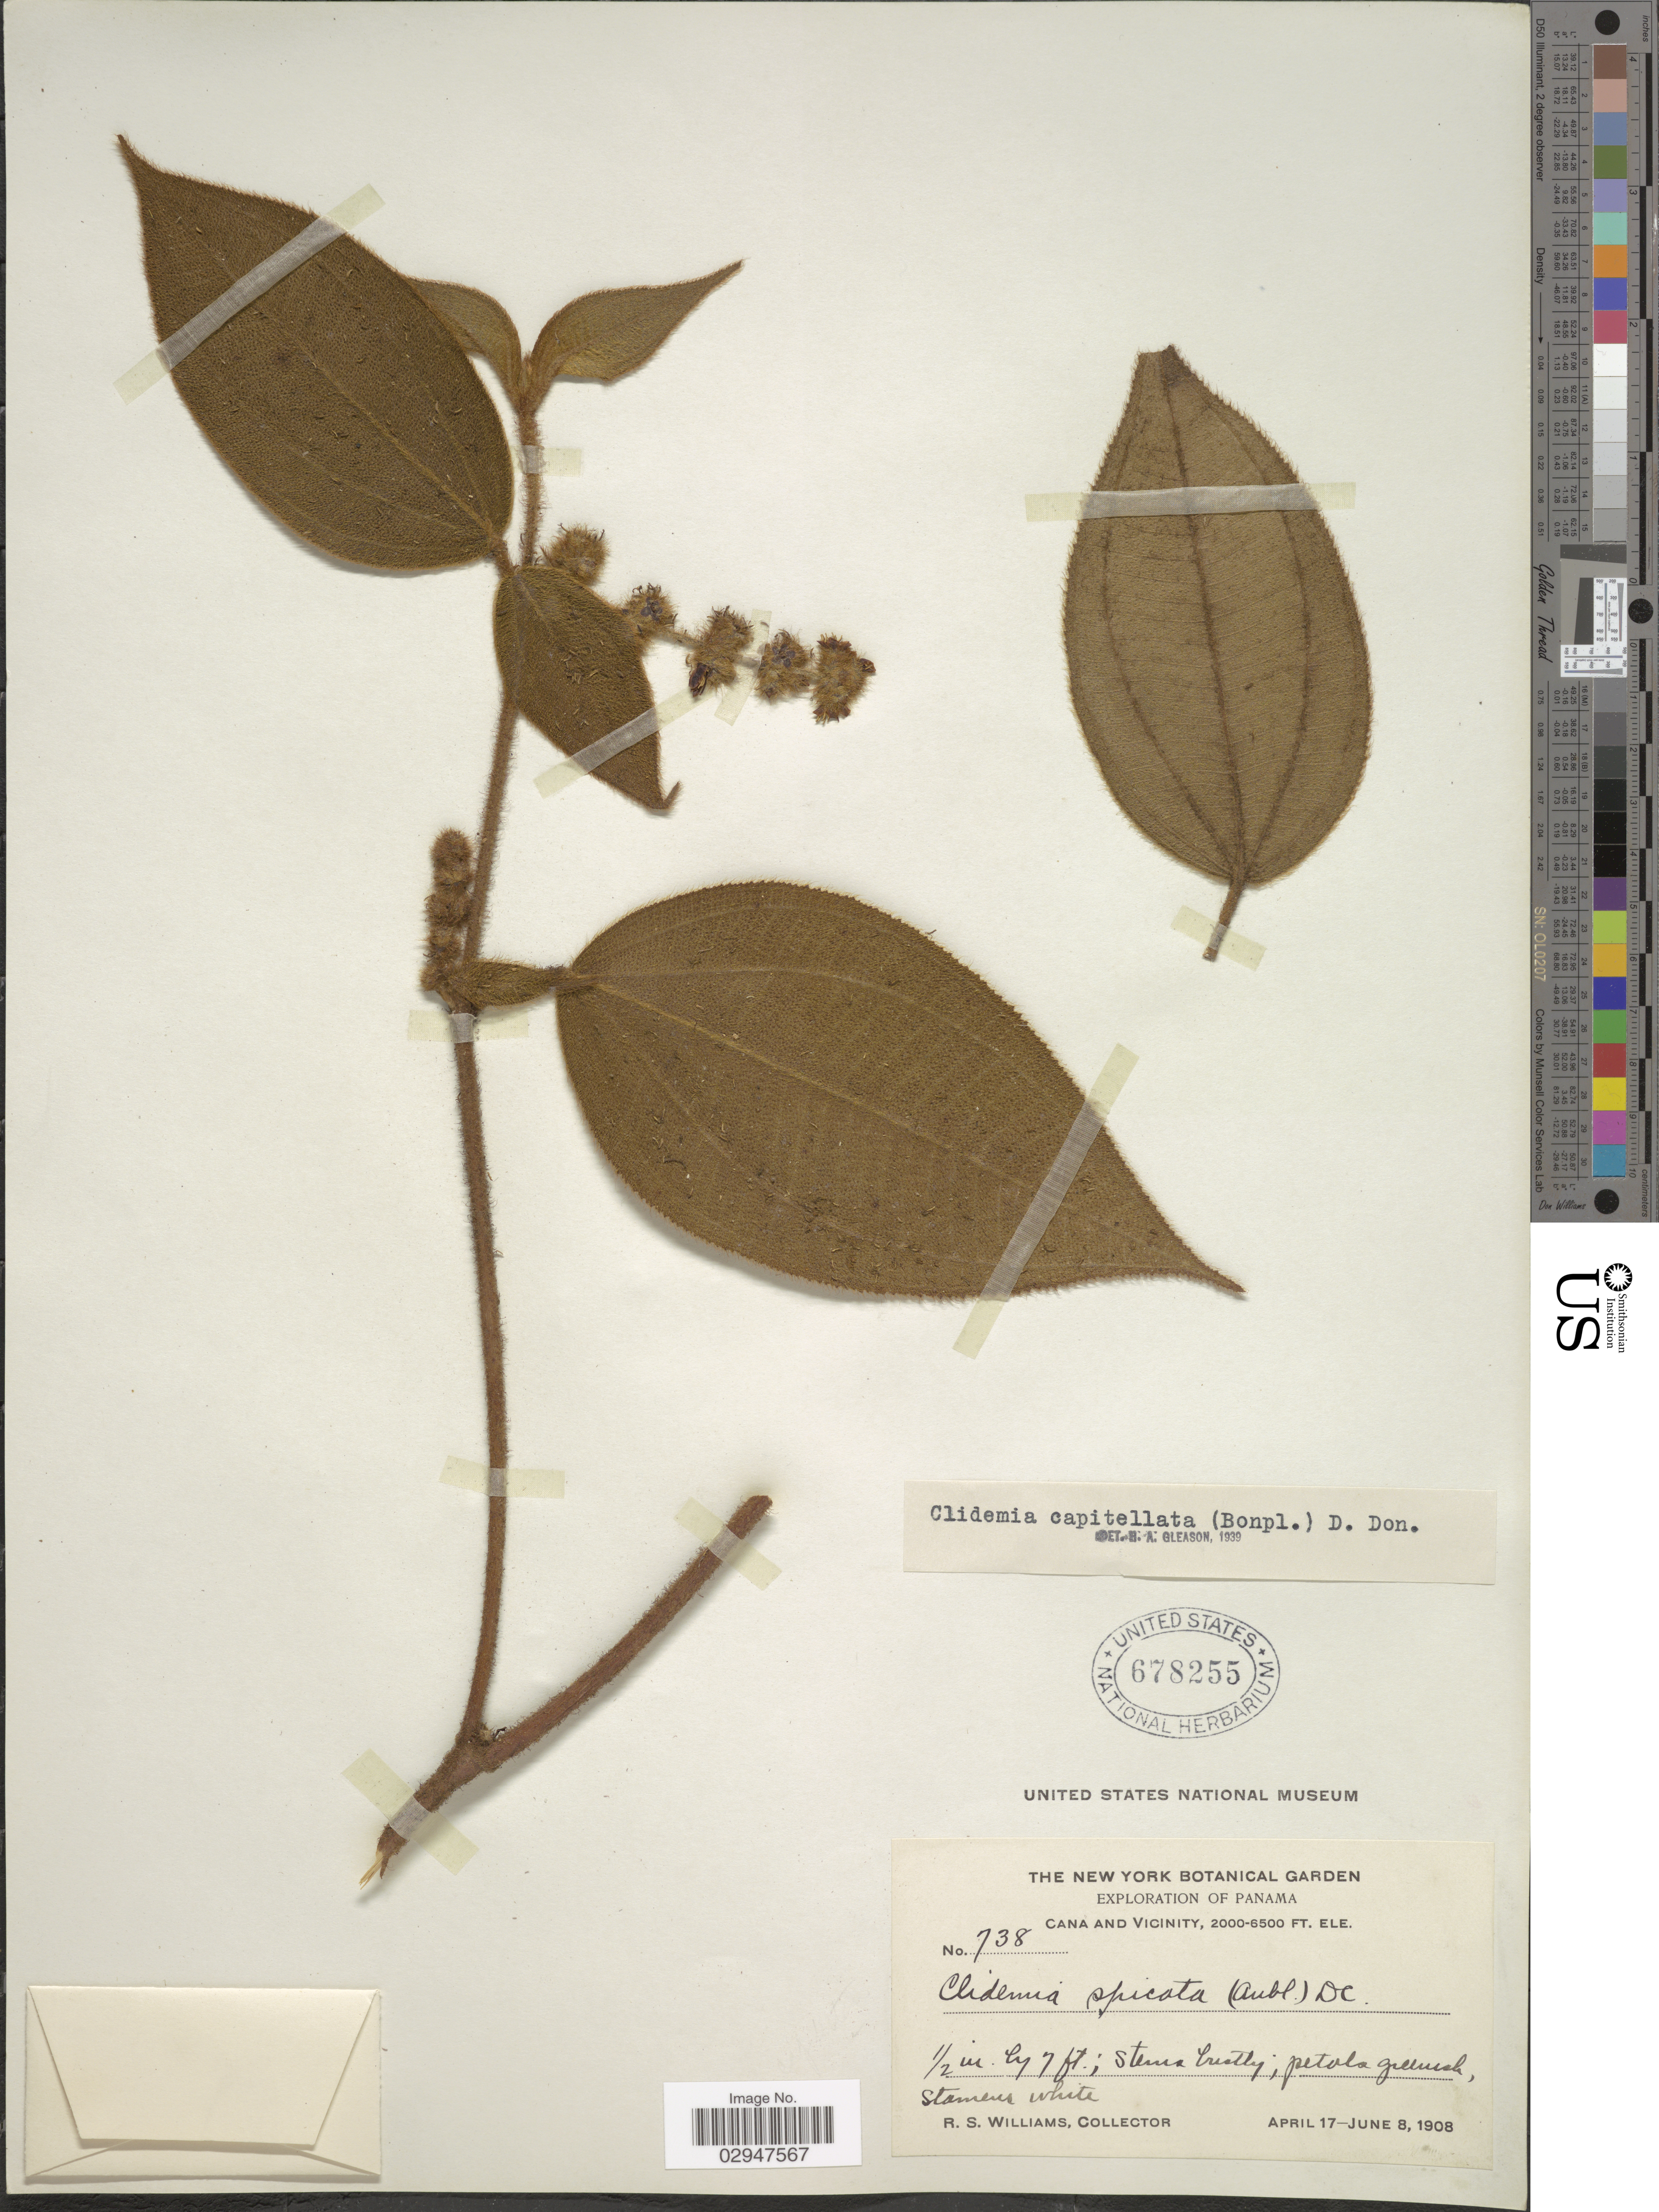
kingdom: Plantae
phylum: Tracheophyta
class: Magnoliopsida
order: Myrtales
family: Melastomataceae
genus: Clidemia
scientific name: Clidemia capitellata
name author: (Bonpl.) D. Don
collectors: R. S. Williams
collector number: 738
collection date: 1908-04-17/1908-06-08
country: Panama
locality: Cana and Vicinity.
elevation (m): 610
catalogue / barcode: US 678255